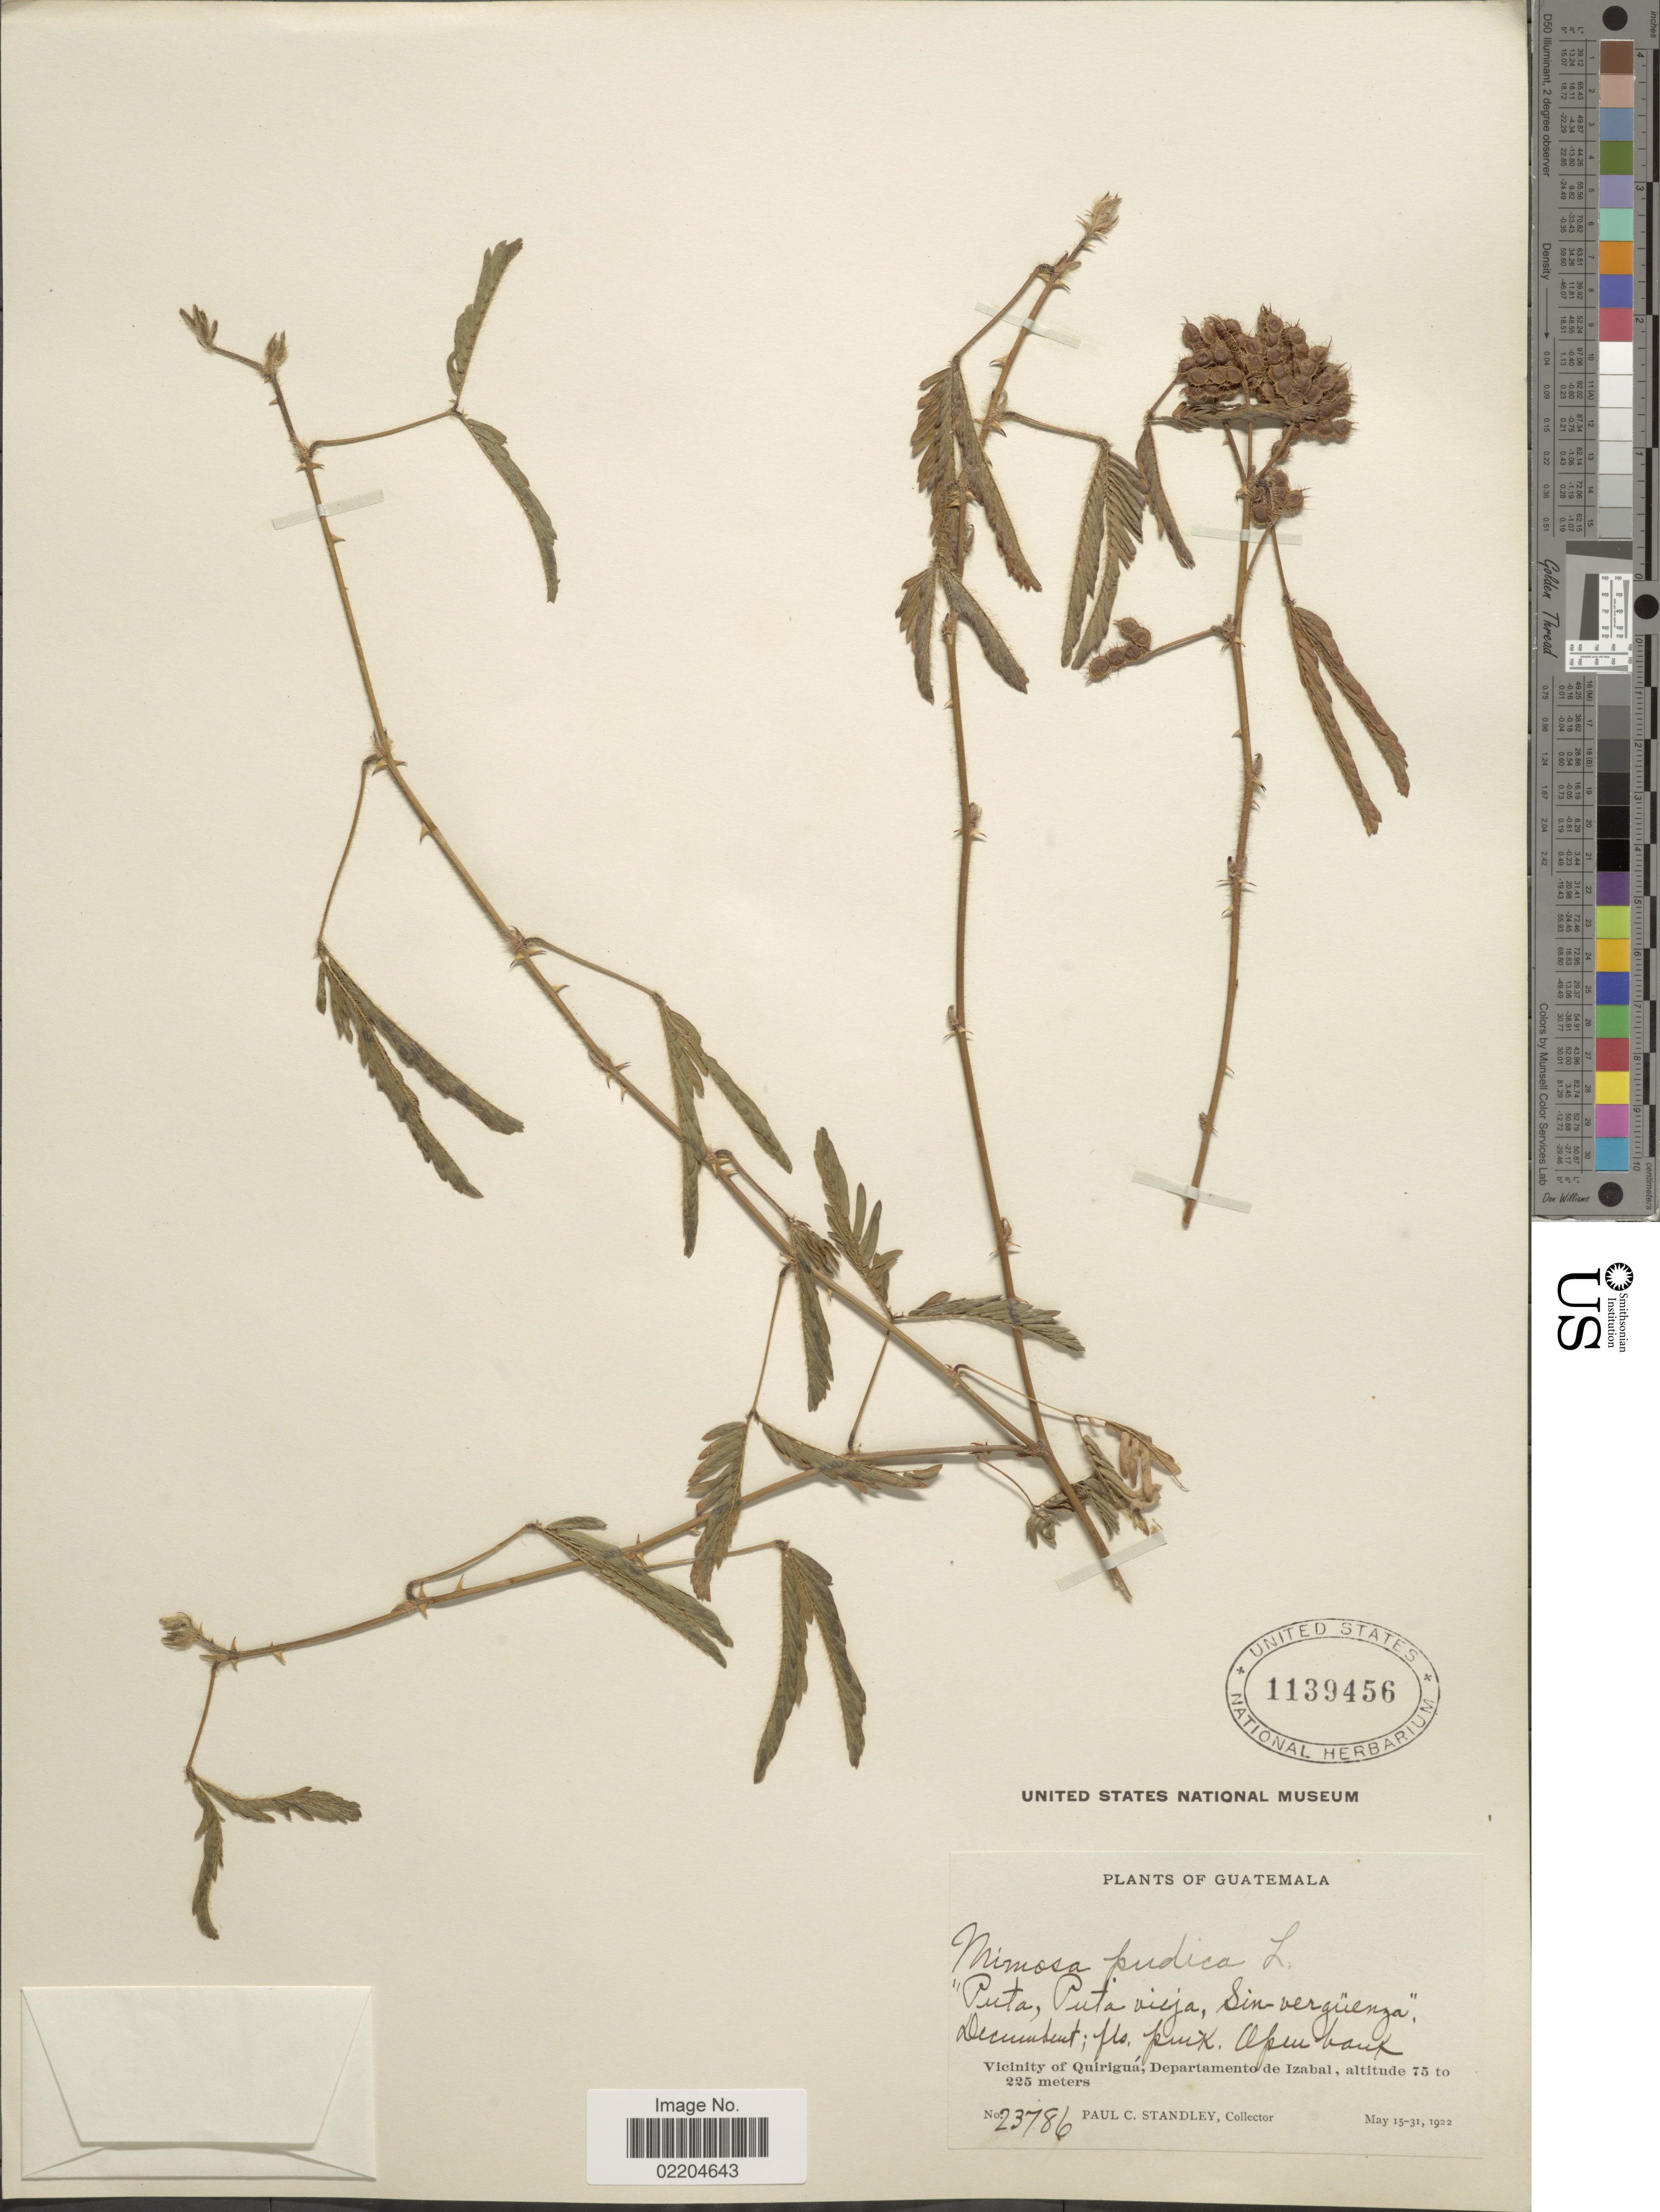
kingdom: Plantae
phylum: Tracheophyta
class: Magnoliopsida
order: Fabales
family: Fabaceae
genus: Mimosa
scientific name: Mimosa pudica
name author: L.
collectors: P. C. Standley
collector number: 23786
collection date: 1922-05-15/1922-05-31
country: Guatemala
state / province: Izabal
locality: Vicinity of Quirigua, Departamento de Izabal.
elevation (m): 75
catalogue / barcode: US 1139456